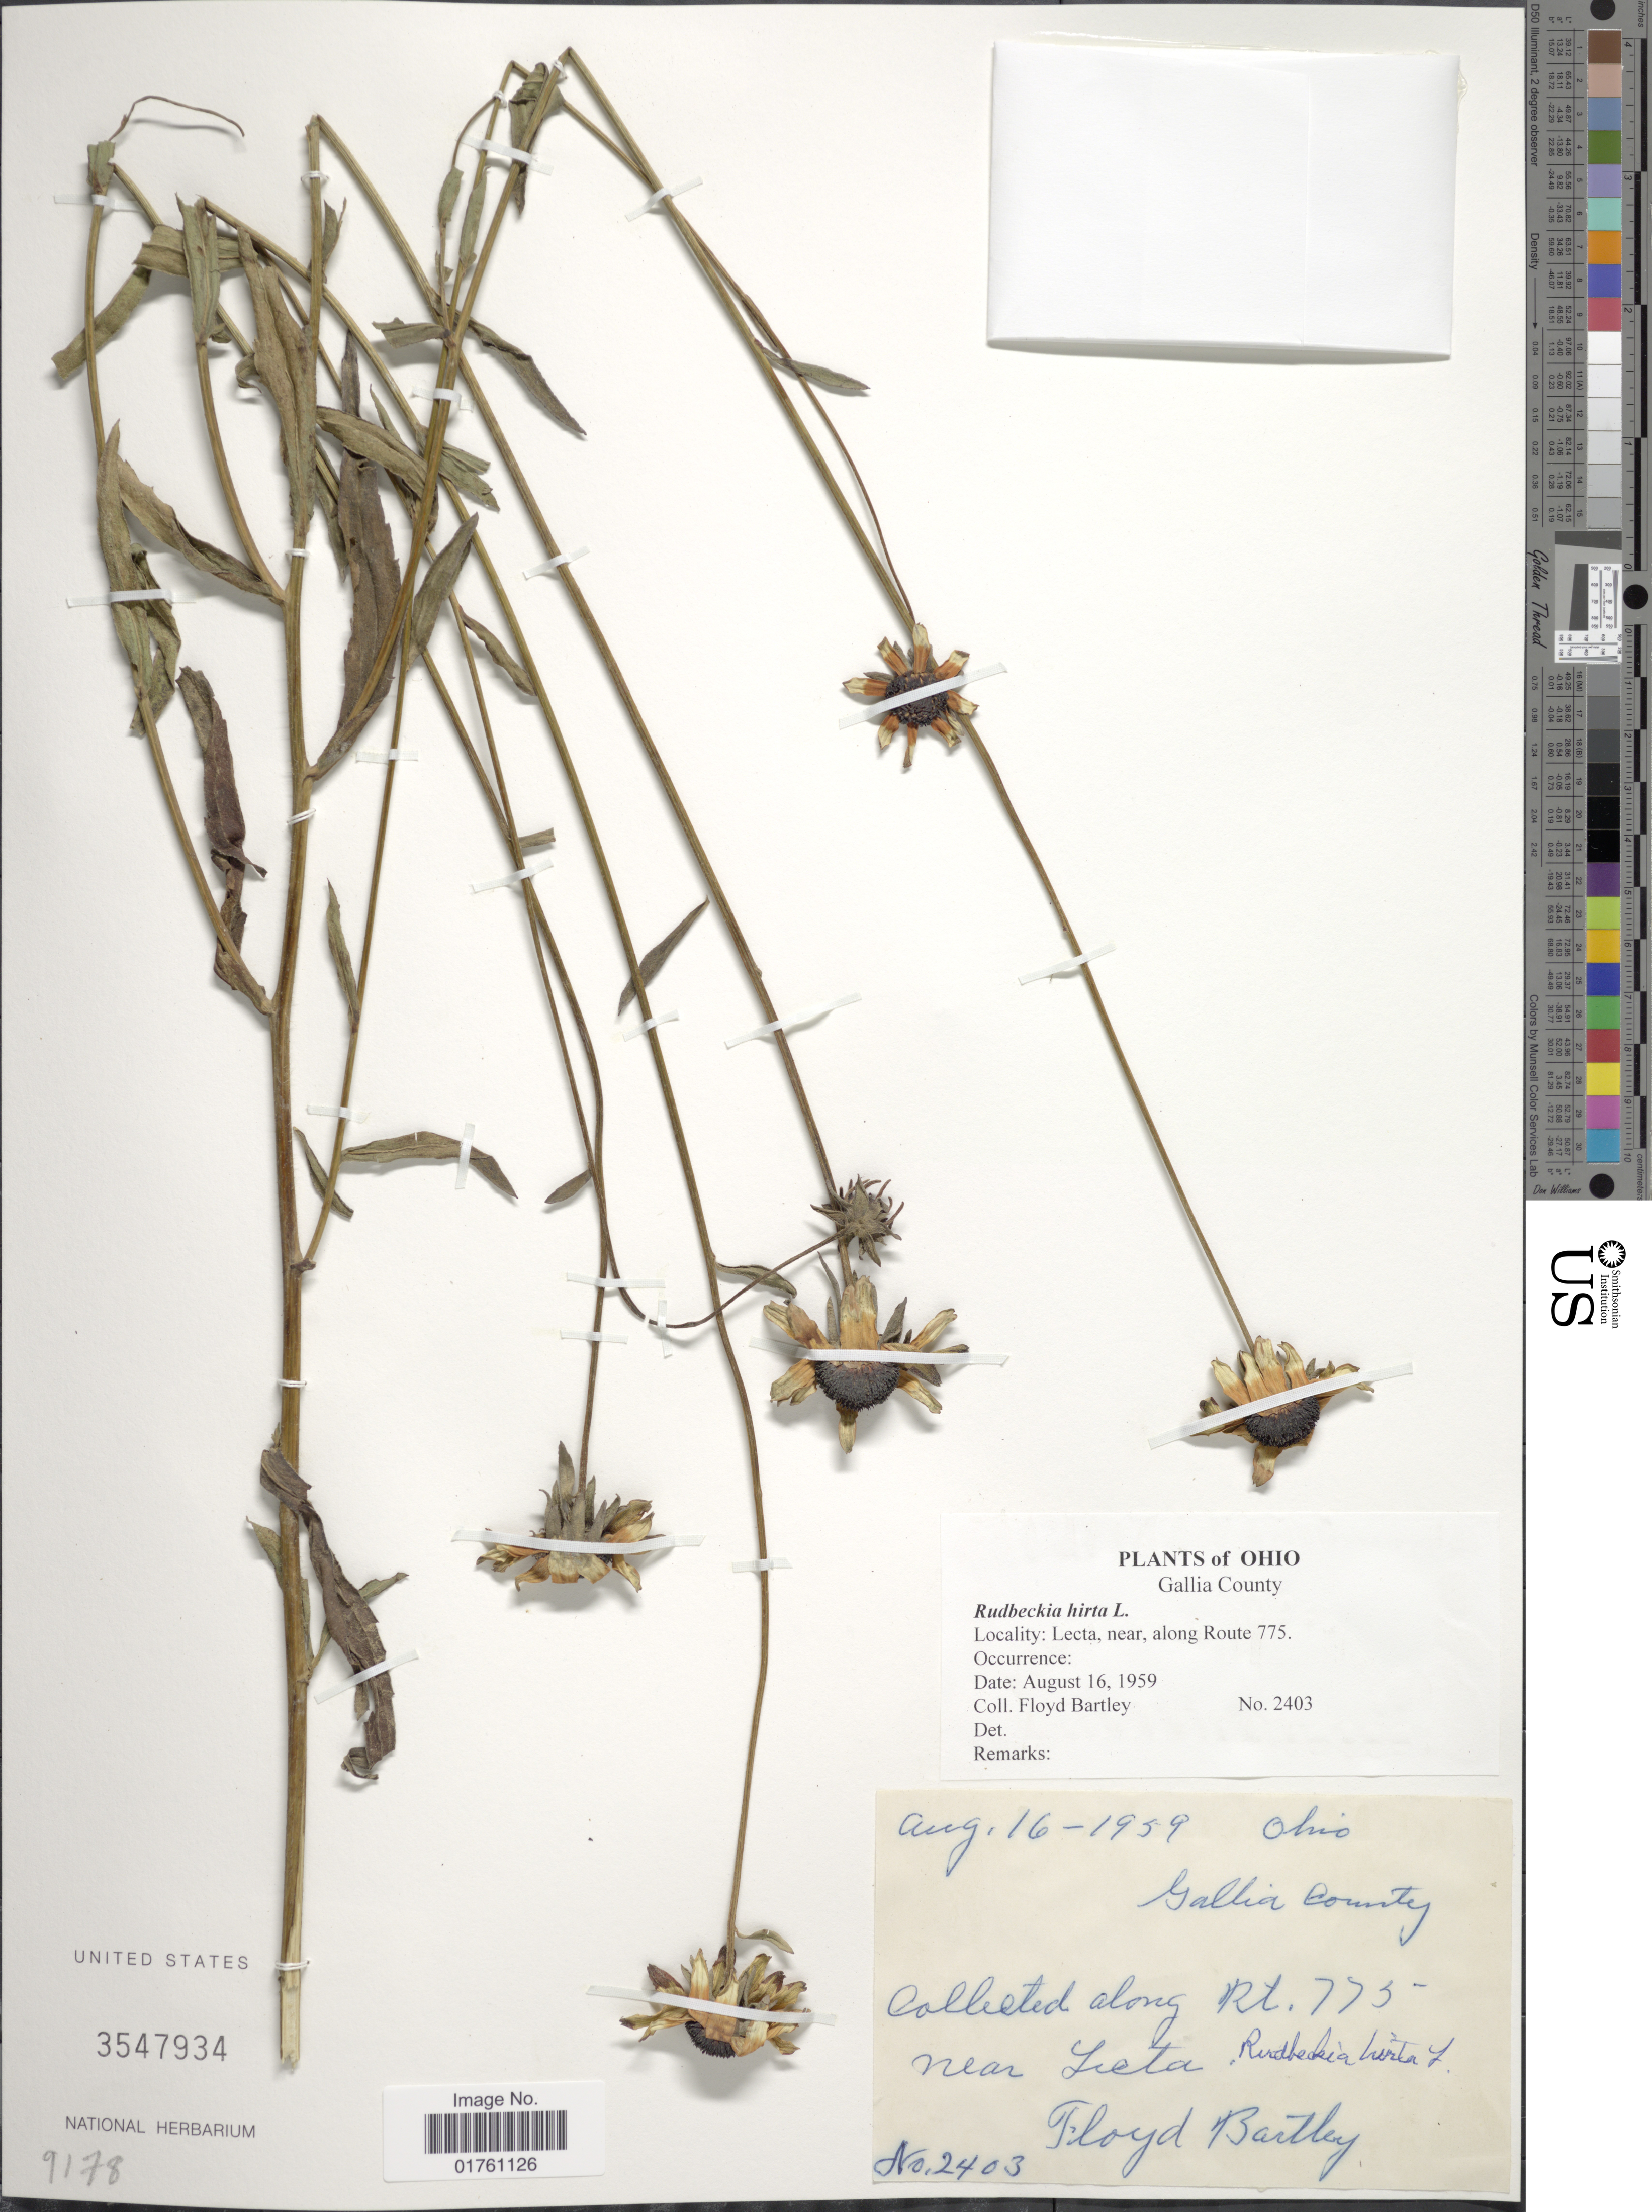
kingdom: Plantae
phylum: Tracheophyta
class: Magnoliopsida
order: Asterales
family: Asteraceae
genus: Rudbeckia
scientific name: Rudbeckia hirta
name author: L.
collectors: F. Bartley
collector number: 2403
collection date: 1959-08-16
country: United States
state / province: Ohio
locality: Gallia County, Lecta, near along Route 775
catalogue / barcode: US 3547934